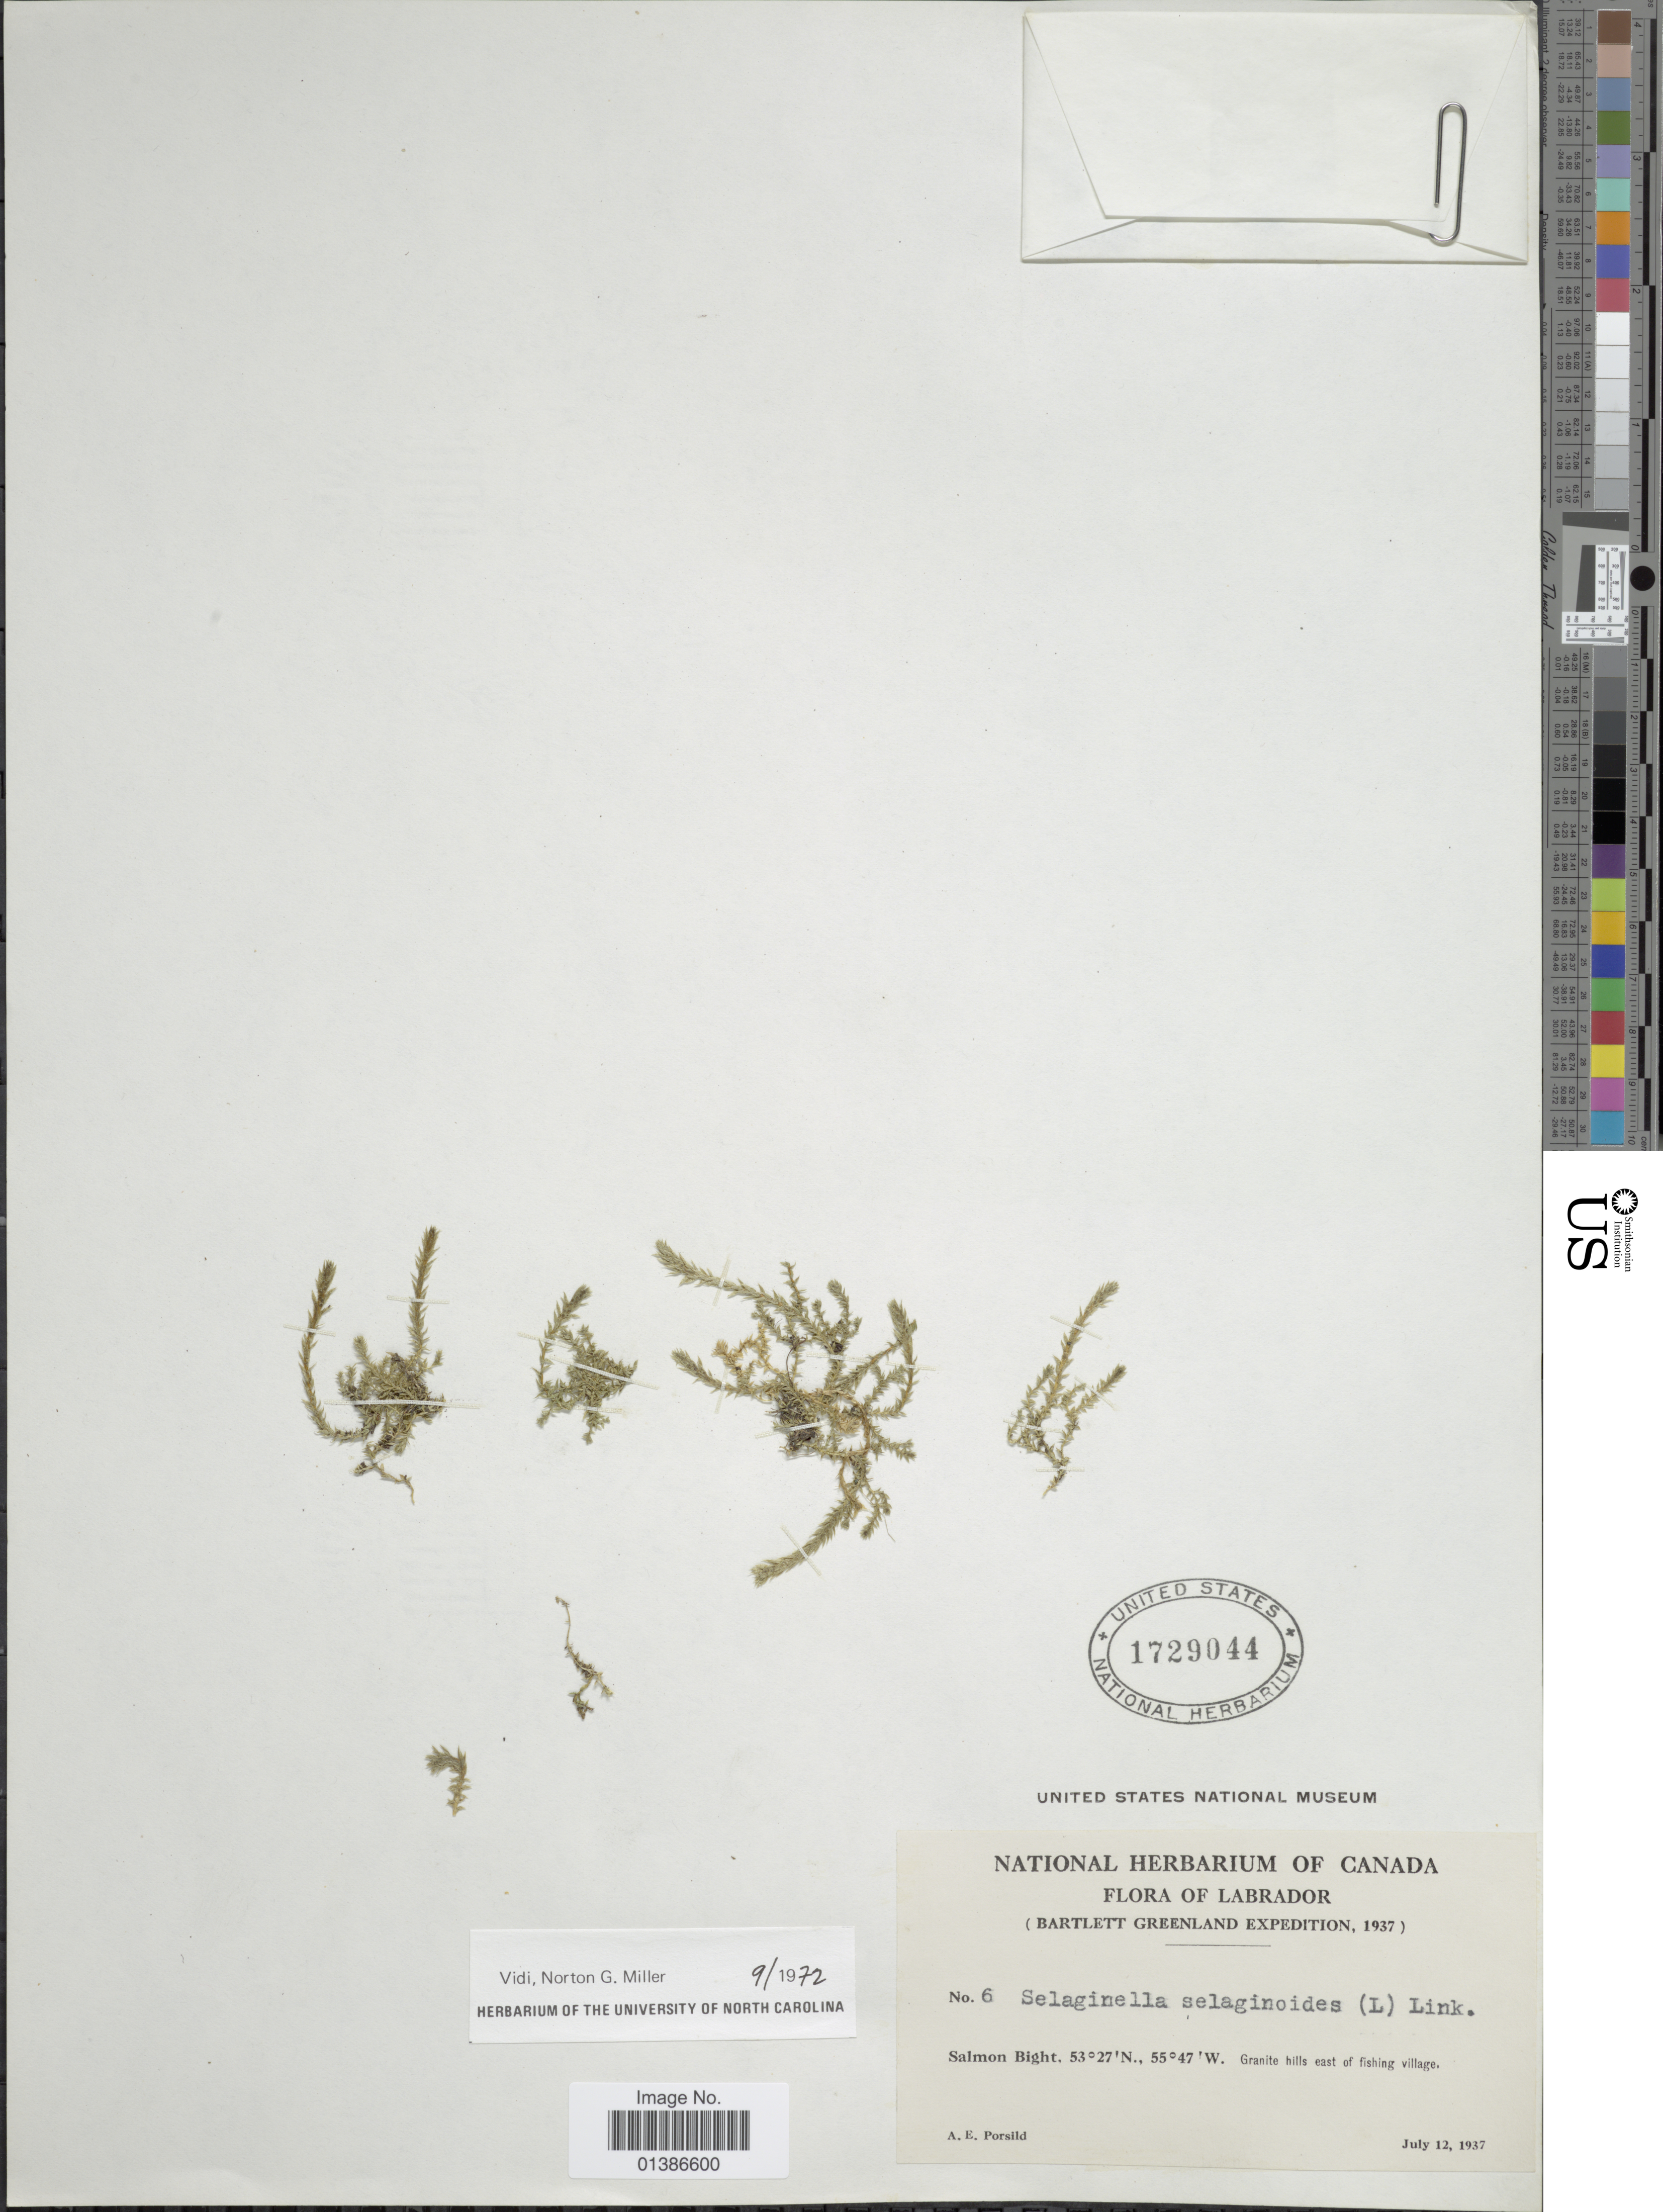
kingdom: Plantae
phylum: Tracheophyta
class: Lycopodiopsida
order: Selaginellales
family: Selaginellaceae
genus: Selaginella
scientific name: Selaginella selaginoides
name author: (L.) Link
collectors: A. E. Porsild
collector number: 6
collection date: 1937-07-12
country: Canada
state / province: Newfoundland and Labrador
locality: Labrador, Salmon Bight, granite hills east of fishing village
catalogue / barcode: US 1729044